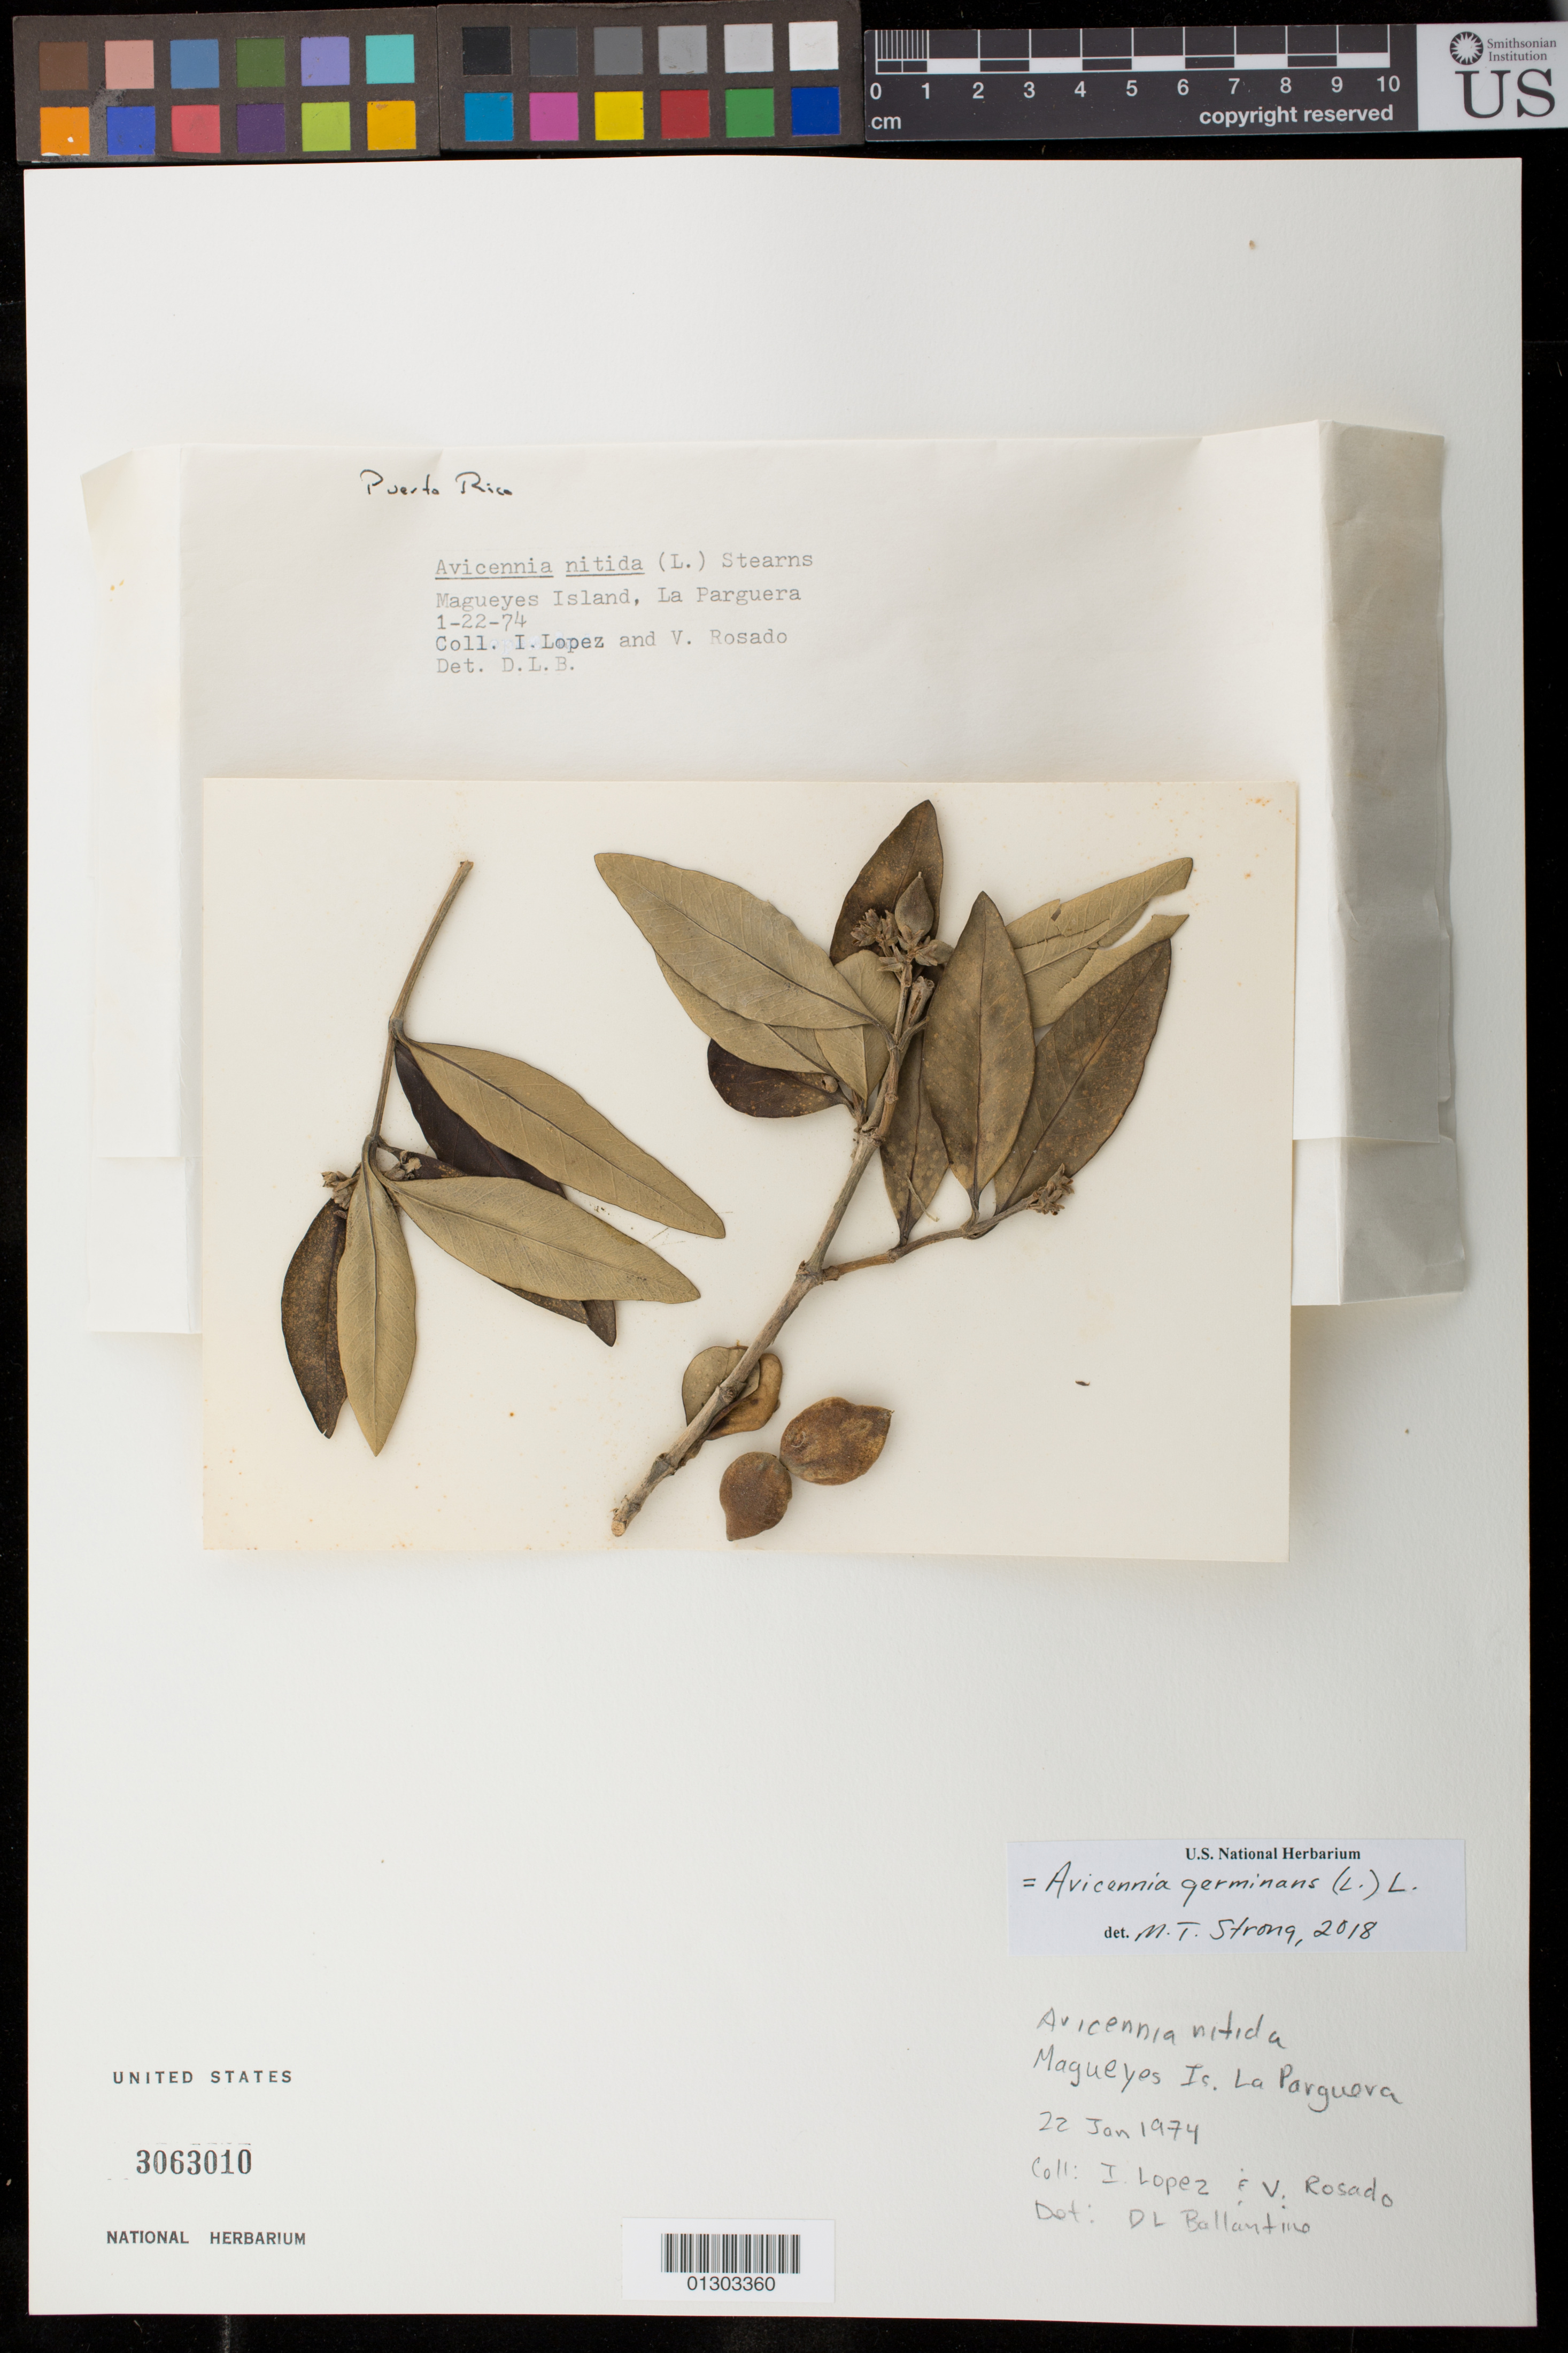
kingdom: Plantae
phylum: Tracheophyta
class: Magnoliopsida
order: Lamiales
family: Acanthaceae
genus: Avicennia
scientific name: Avicennia germinans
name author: (L.) L.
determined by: Strong, M. T., (US), Smithsonian Institution - National Museum of Natural History (UNITED STATES)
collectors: I. Lopez & V. Rosado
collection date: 1974-01-22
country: Puerto Rico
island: Magueyes I.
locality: Magueyes Island, La Parguera.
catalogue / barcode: US 3063010